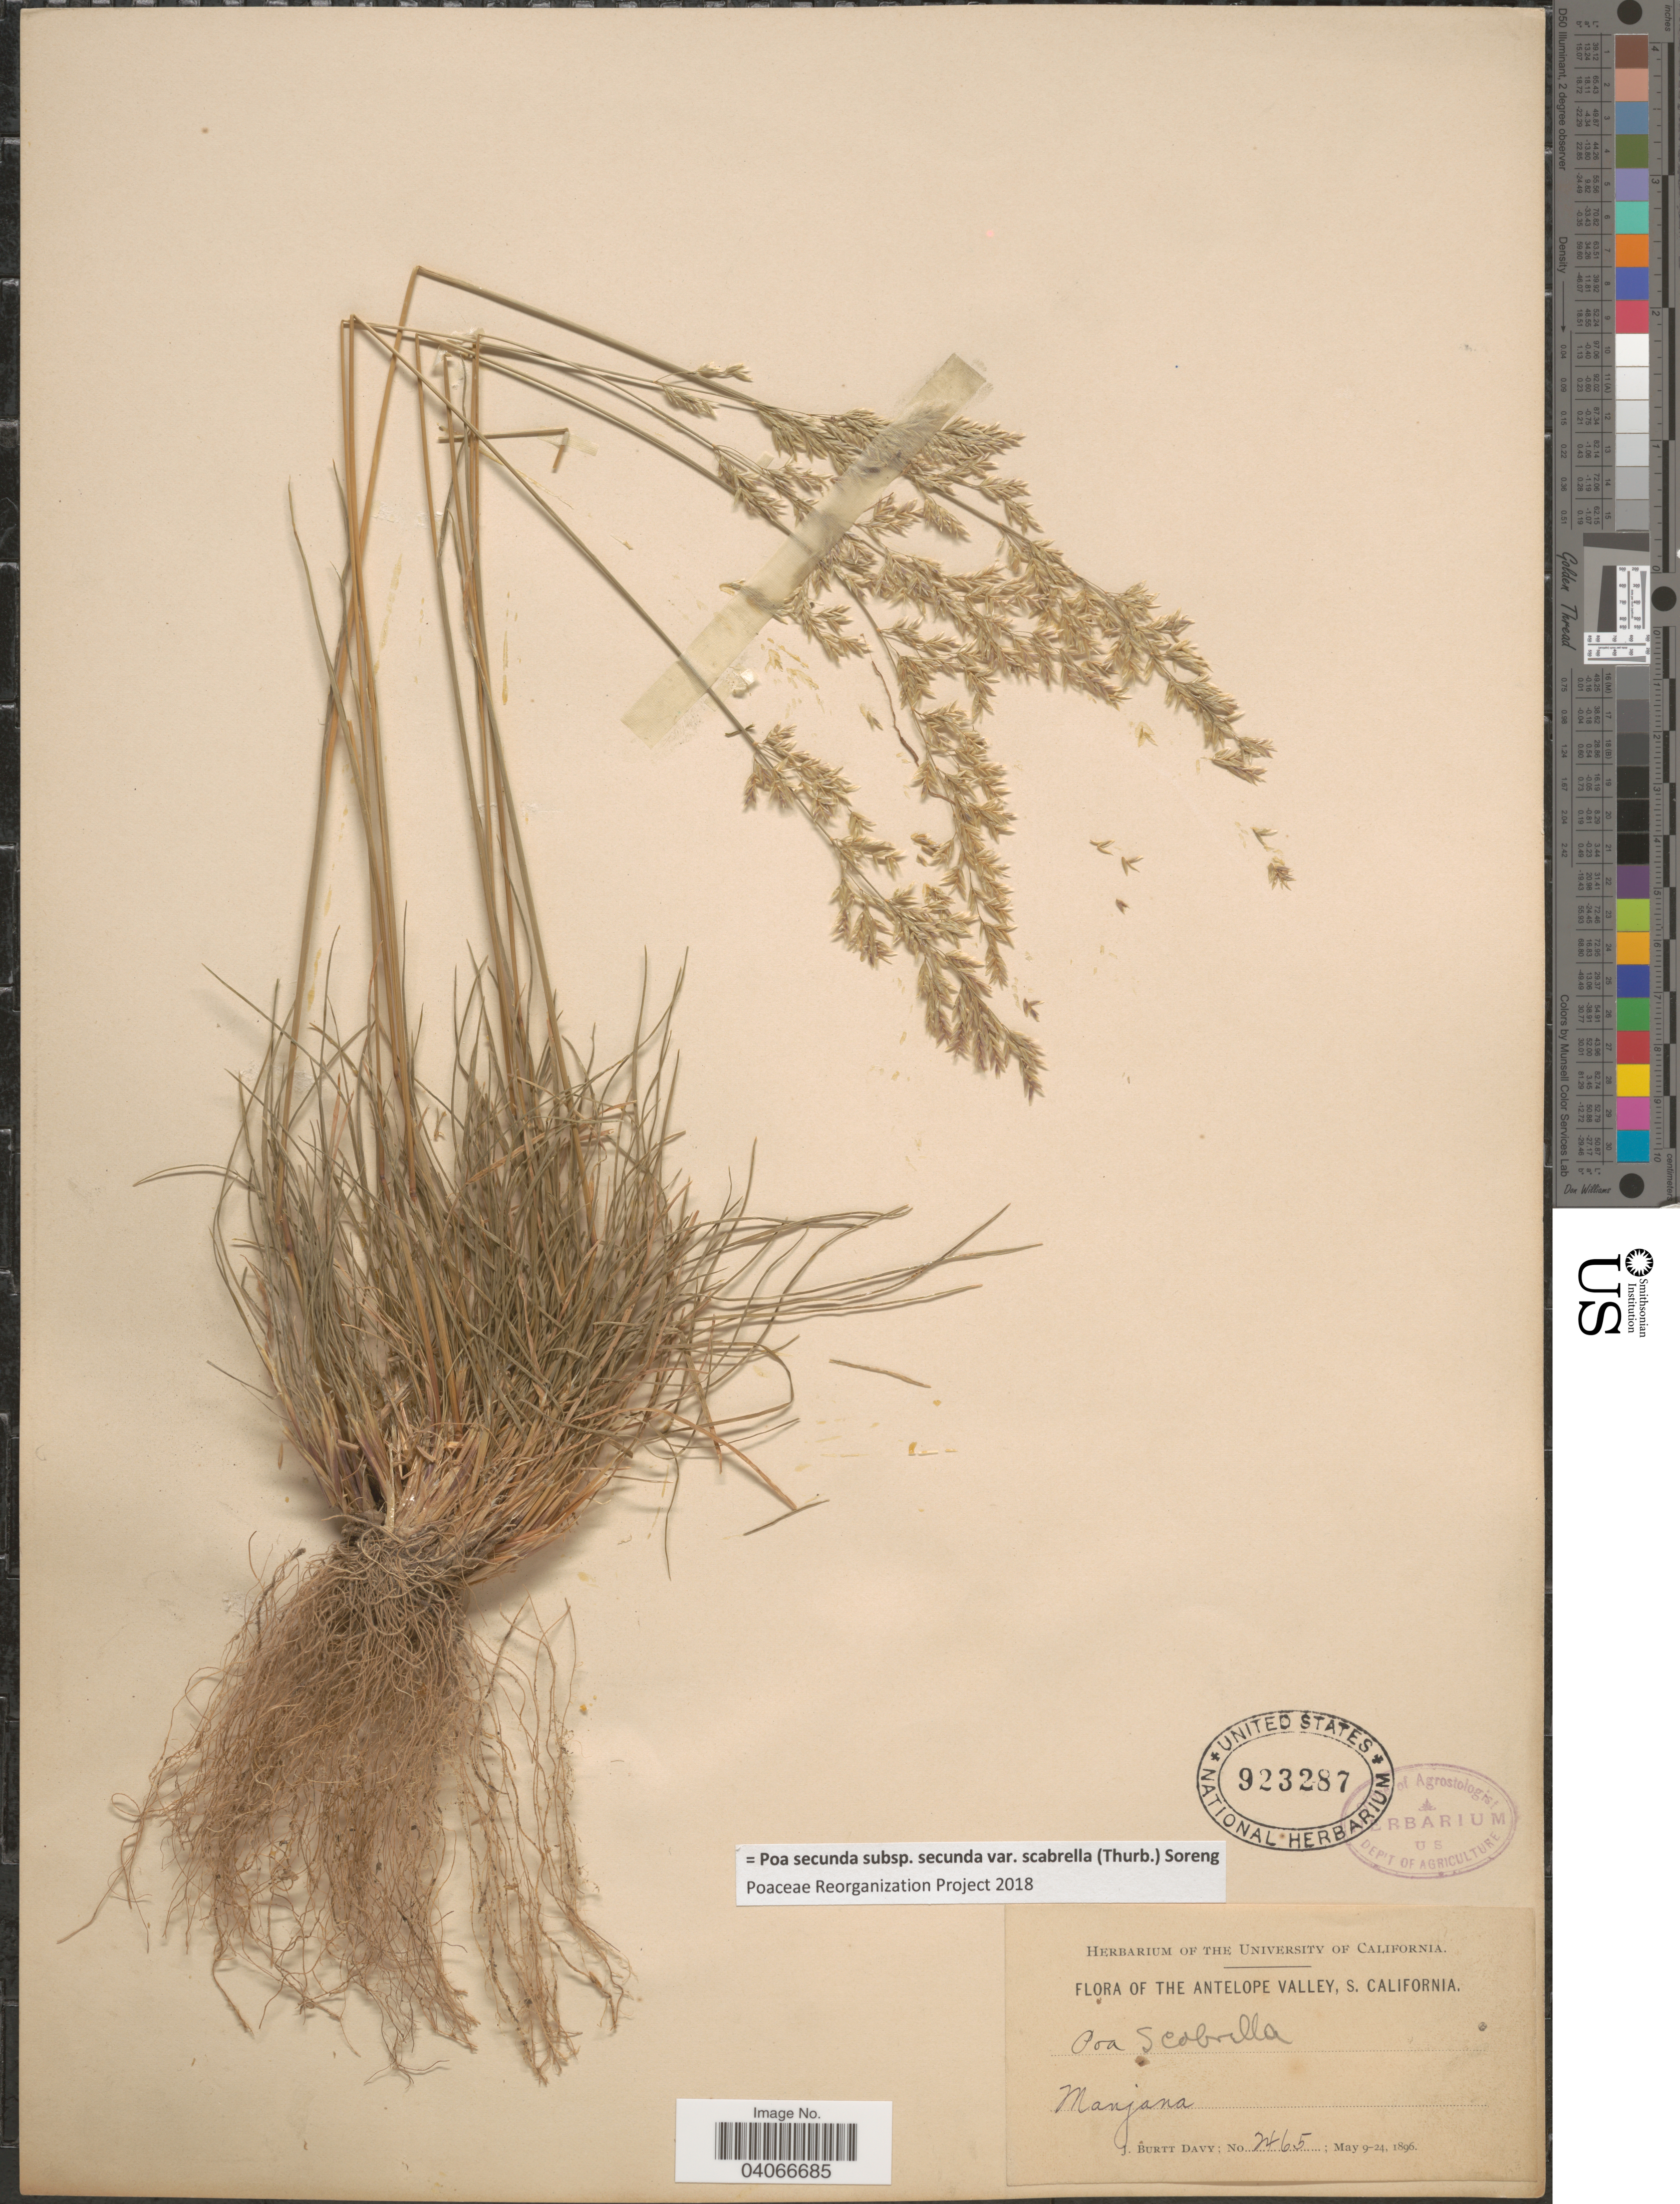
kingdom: Plantae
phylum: Tracheophyta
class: Liliopsida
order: Poales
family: Poaceae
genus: Poa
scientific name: Poa secunda subsp. secunda var. scabrella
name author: (Thurb.) Soreng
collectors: J. Burtt Davy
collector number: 2465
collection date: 1896-05-09/1896-05-24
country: United States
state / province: California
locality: The Antelope Valley, S. California. Manjana.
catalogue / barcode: US 923287